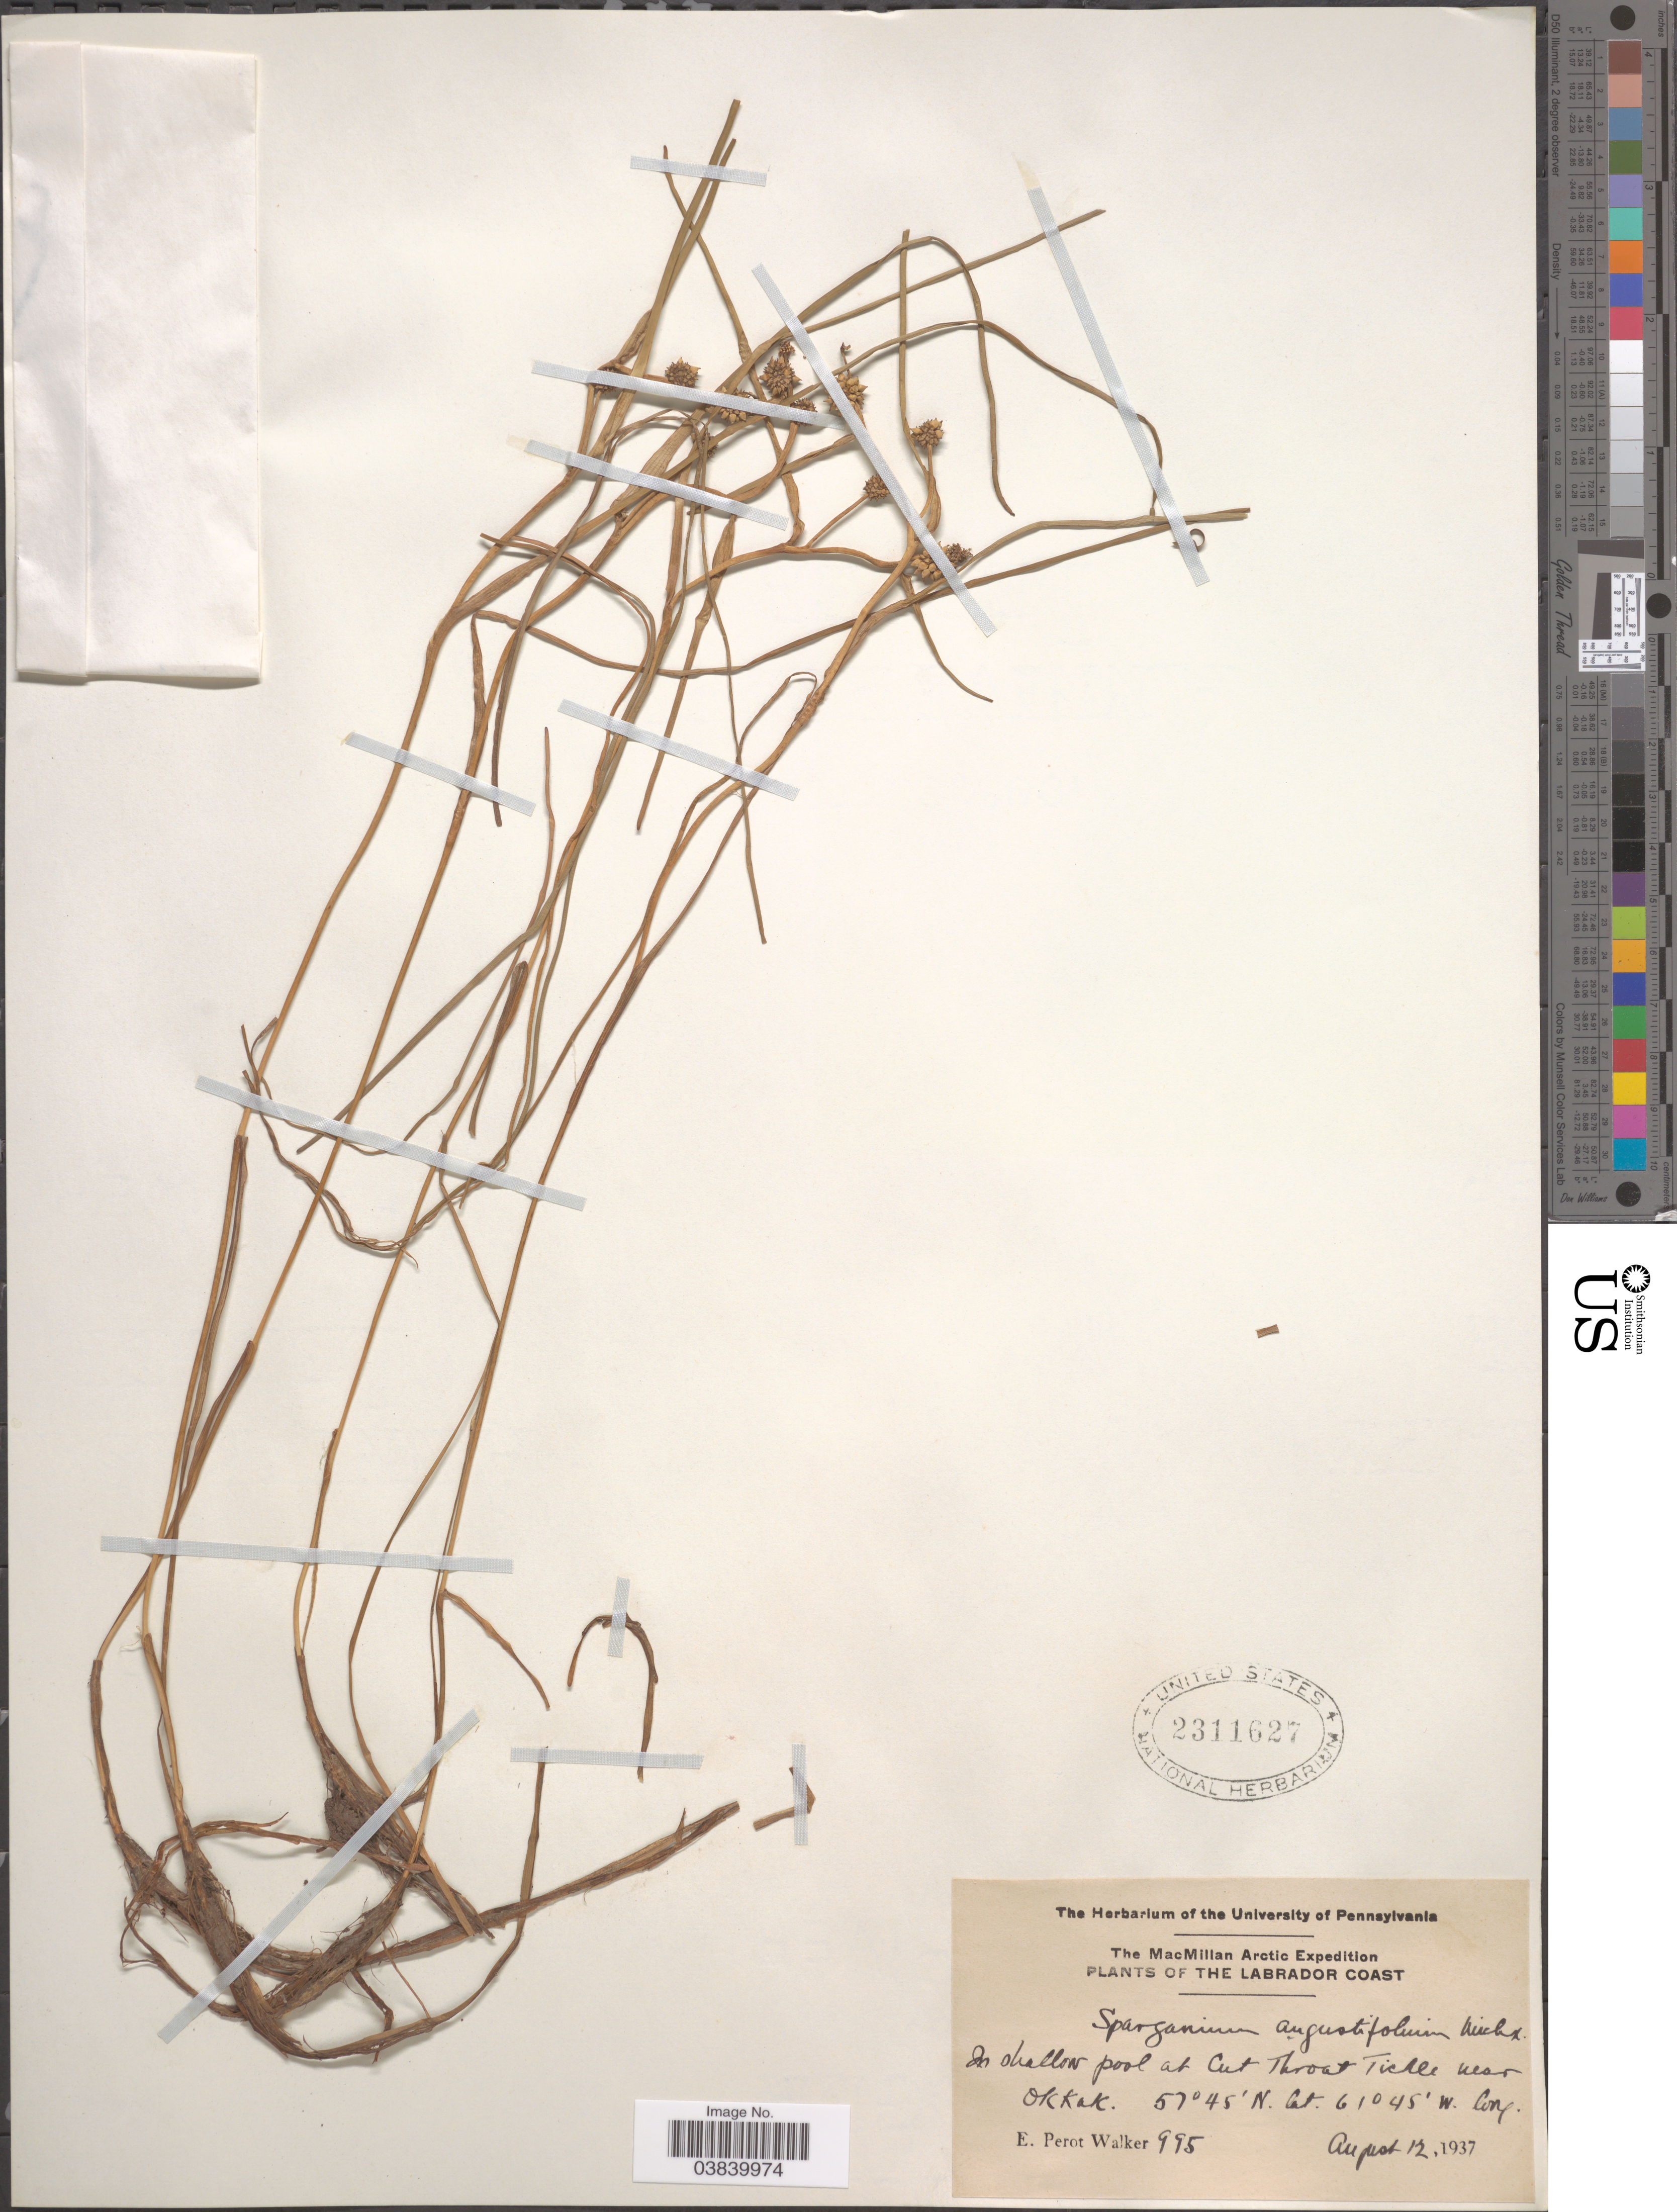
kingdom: Plantae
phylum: Tracheophyta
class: Liliopsida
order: Poales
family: Typhaceae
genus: Sparganium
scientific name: Sparganium angustifolium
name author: Michx.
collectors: E. Walker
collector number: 995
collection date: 1937-08-12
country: Canada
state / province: Newfoundland and Labrador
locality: The MacMillan Arctic. Labrador Coast. At Cut Throat Tickle near Okkak.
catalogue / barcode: US 2311627